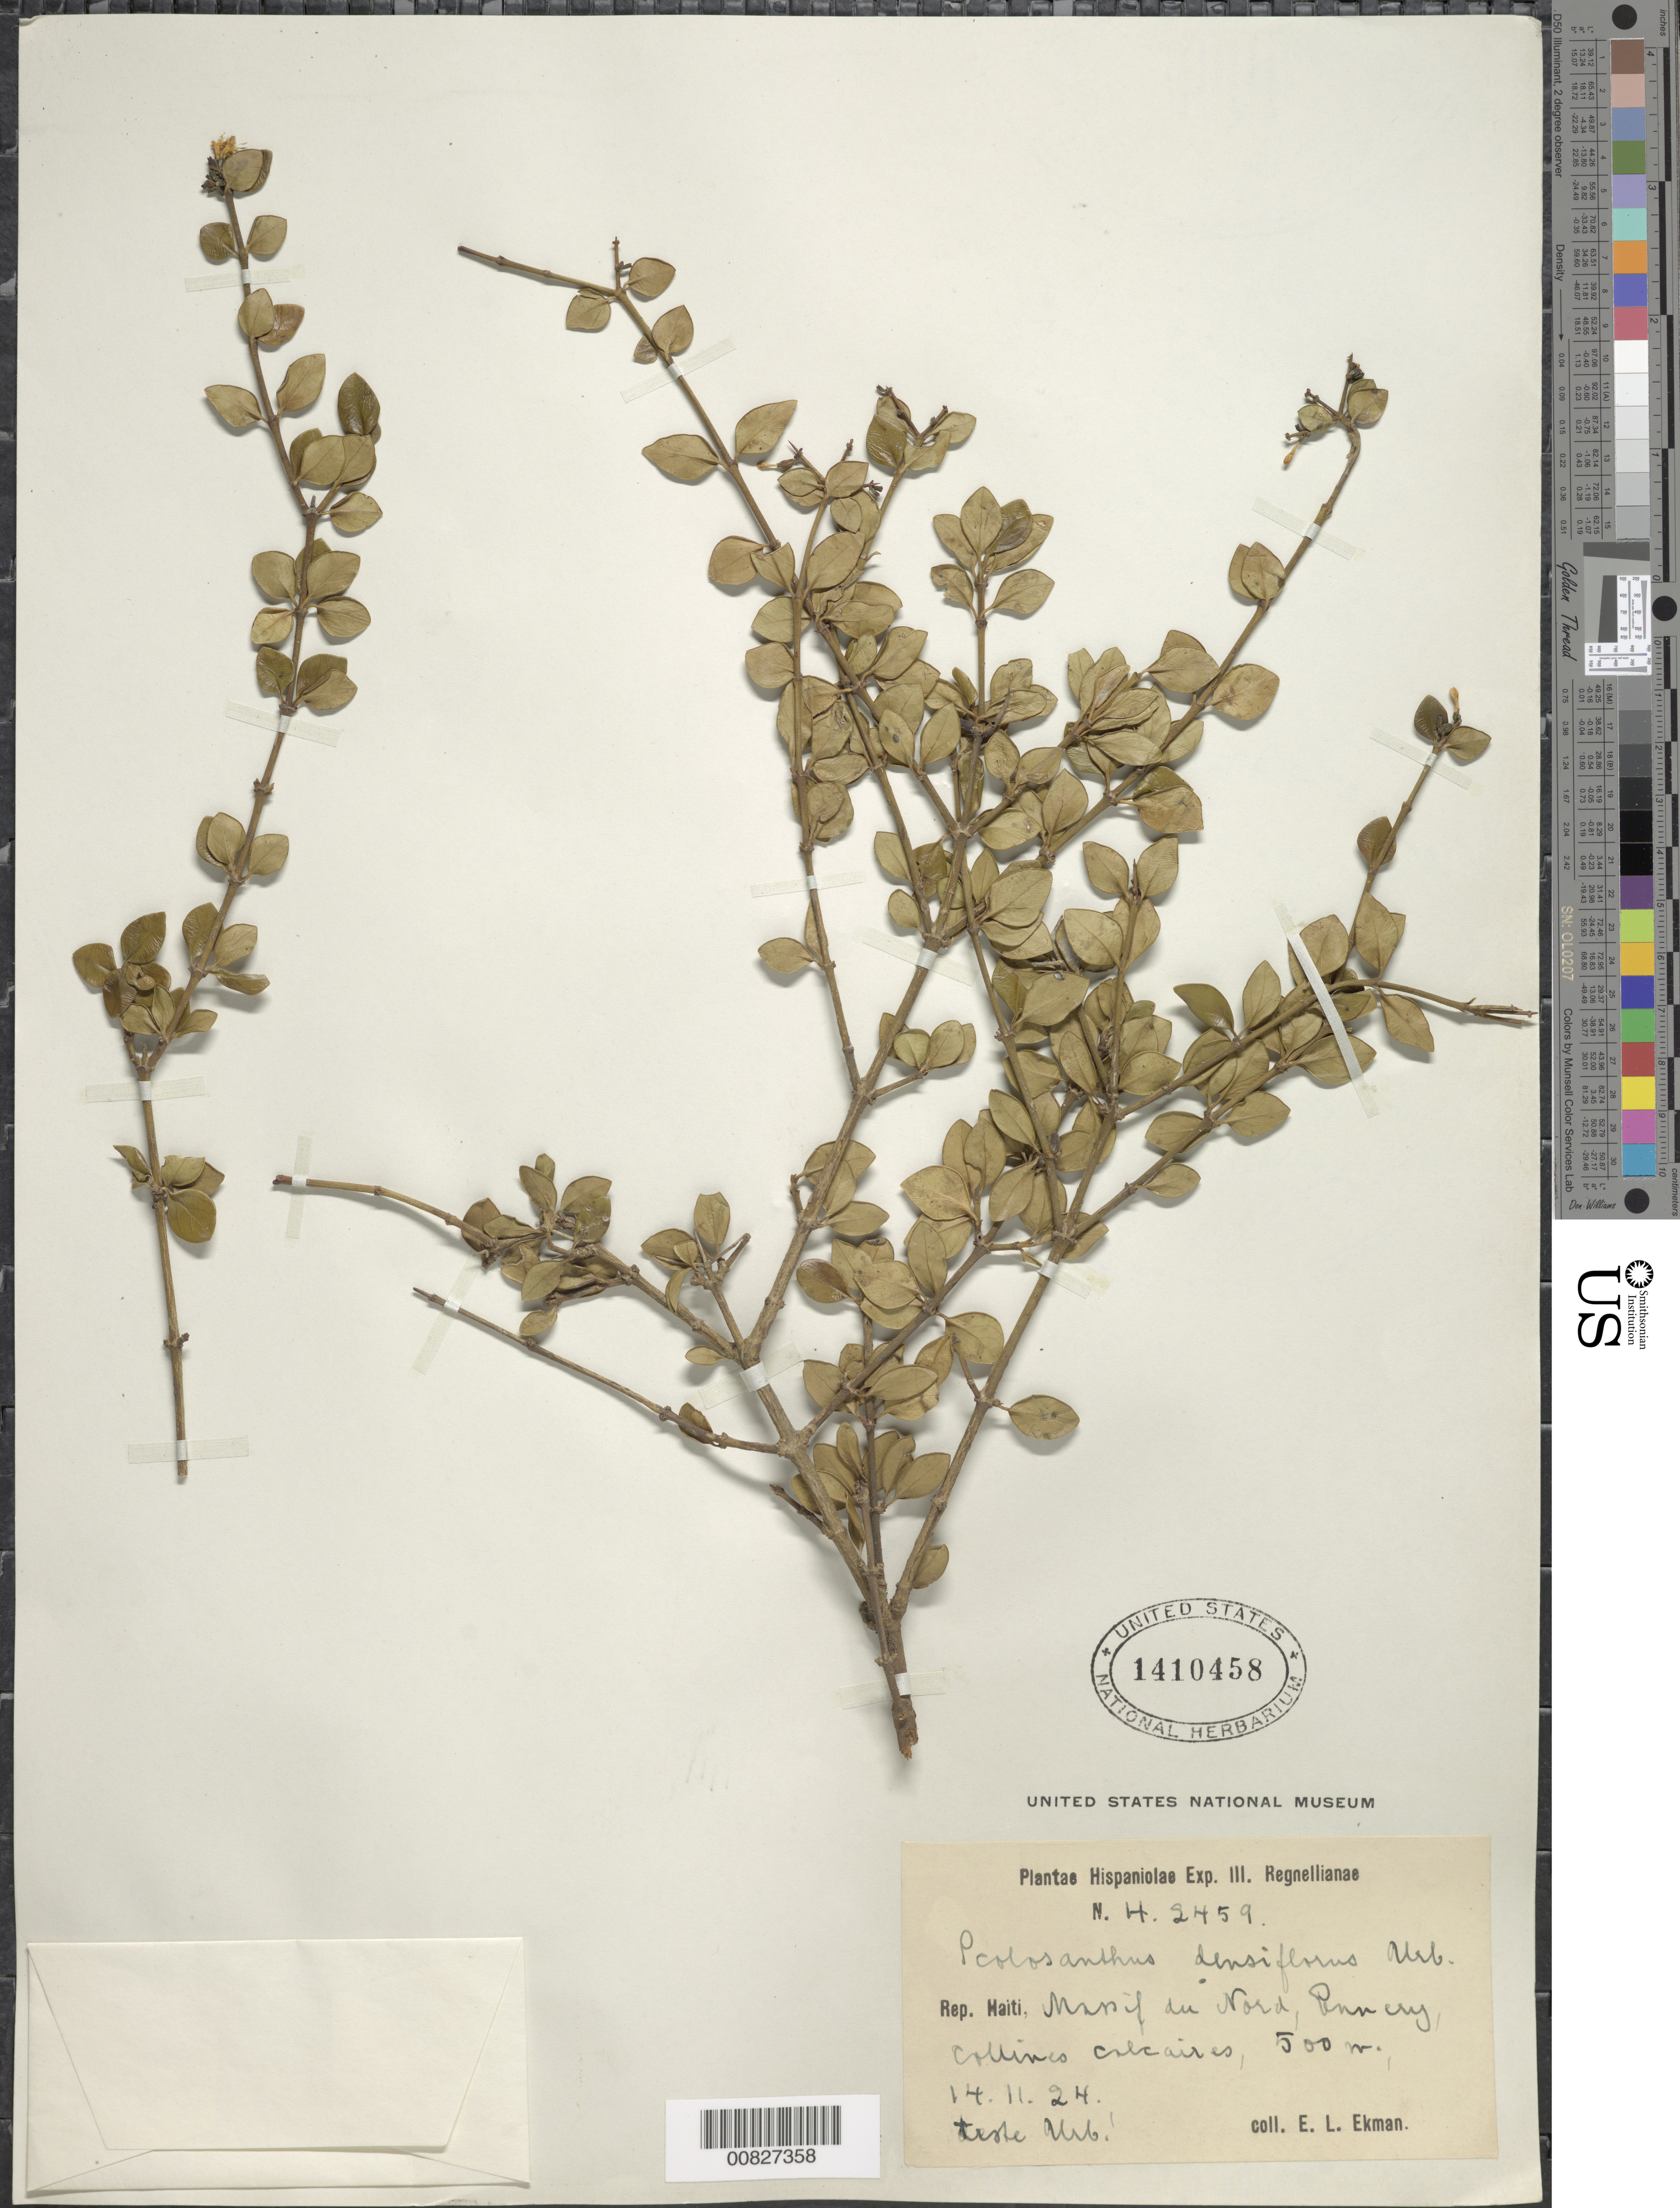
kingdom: Plantae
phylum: Tracheophyta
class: Magnoliopsida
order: Gentianales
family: Rubiaceae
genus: Scolosanthus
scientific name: Scolosanthus densiflorus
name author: Urb.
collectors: E. L. Ekman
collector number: H 2459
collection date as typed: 14 Nov 1924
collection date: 1924-11-14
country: Haiti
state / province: Artibonite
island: Hispaniola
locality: Massif du Nord, Ennery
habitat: "collines colcaires"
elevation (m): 500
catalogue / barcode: US 1410458